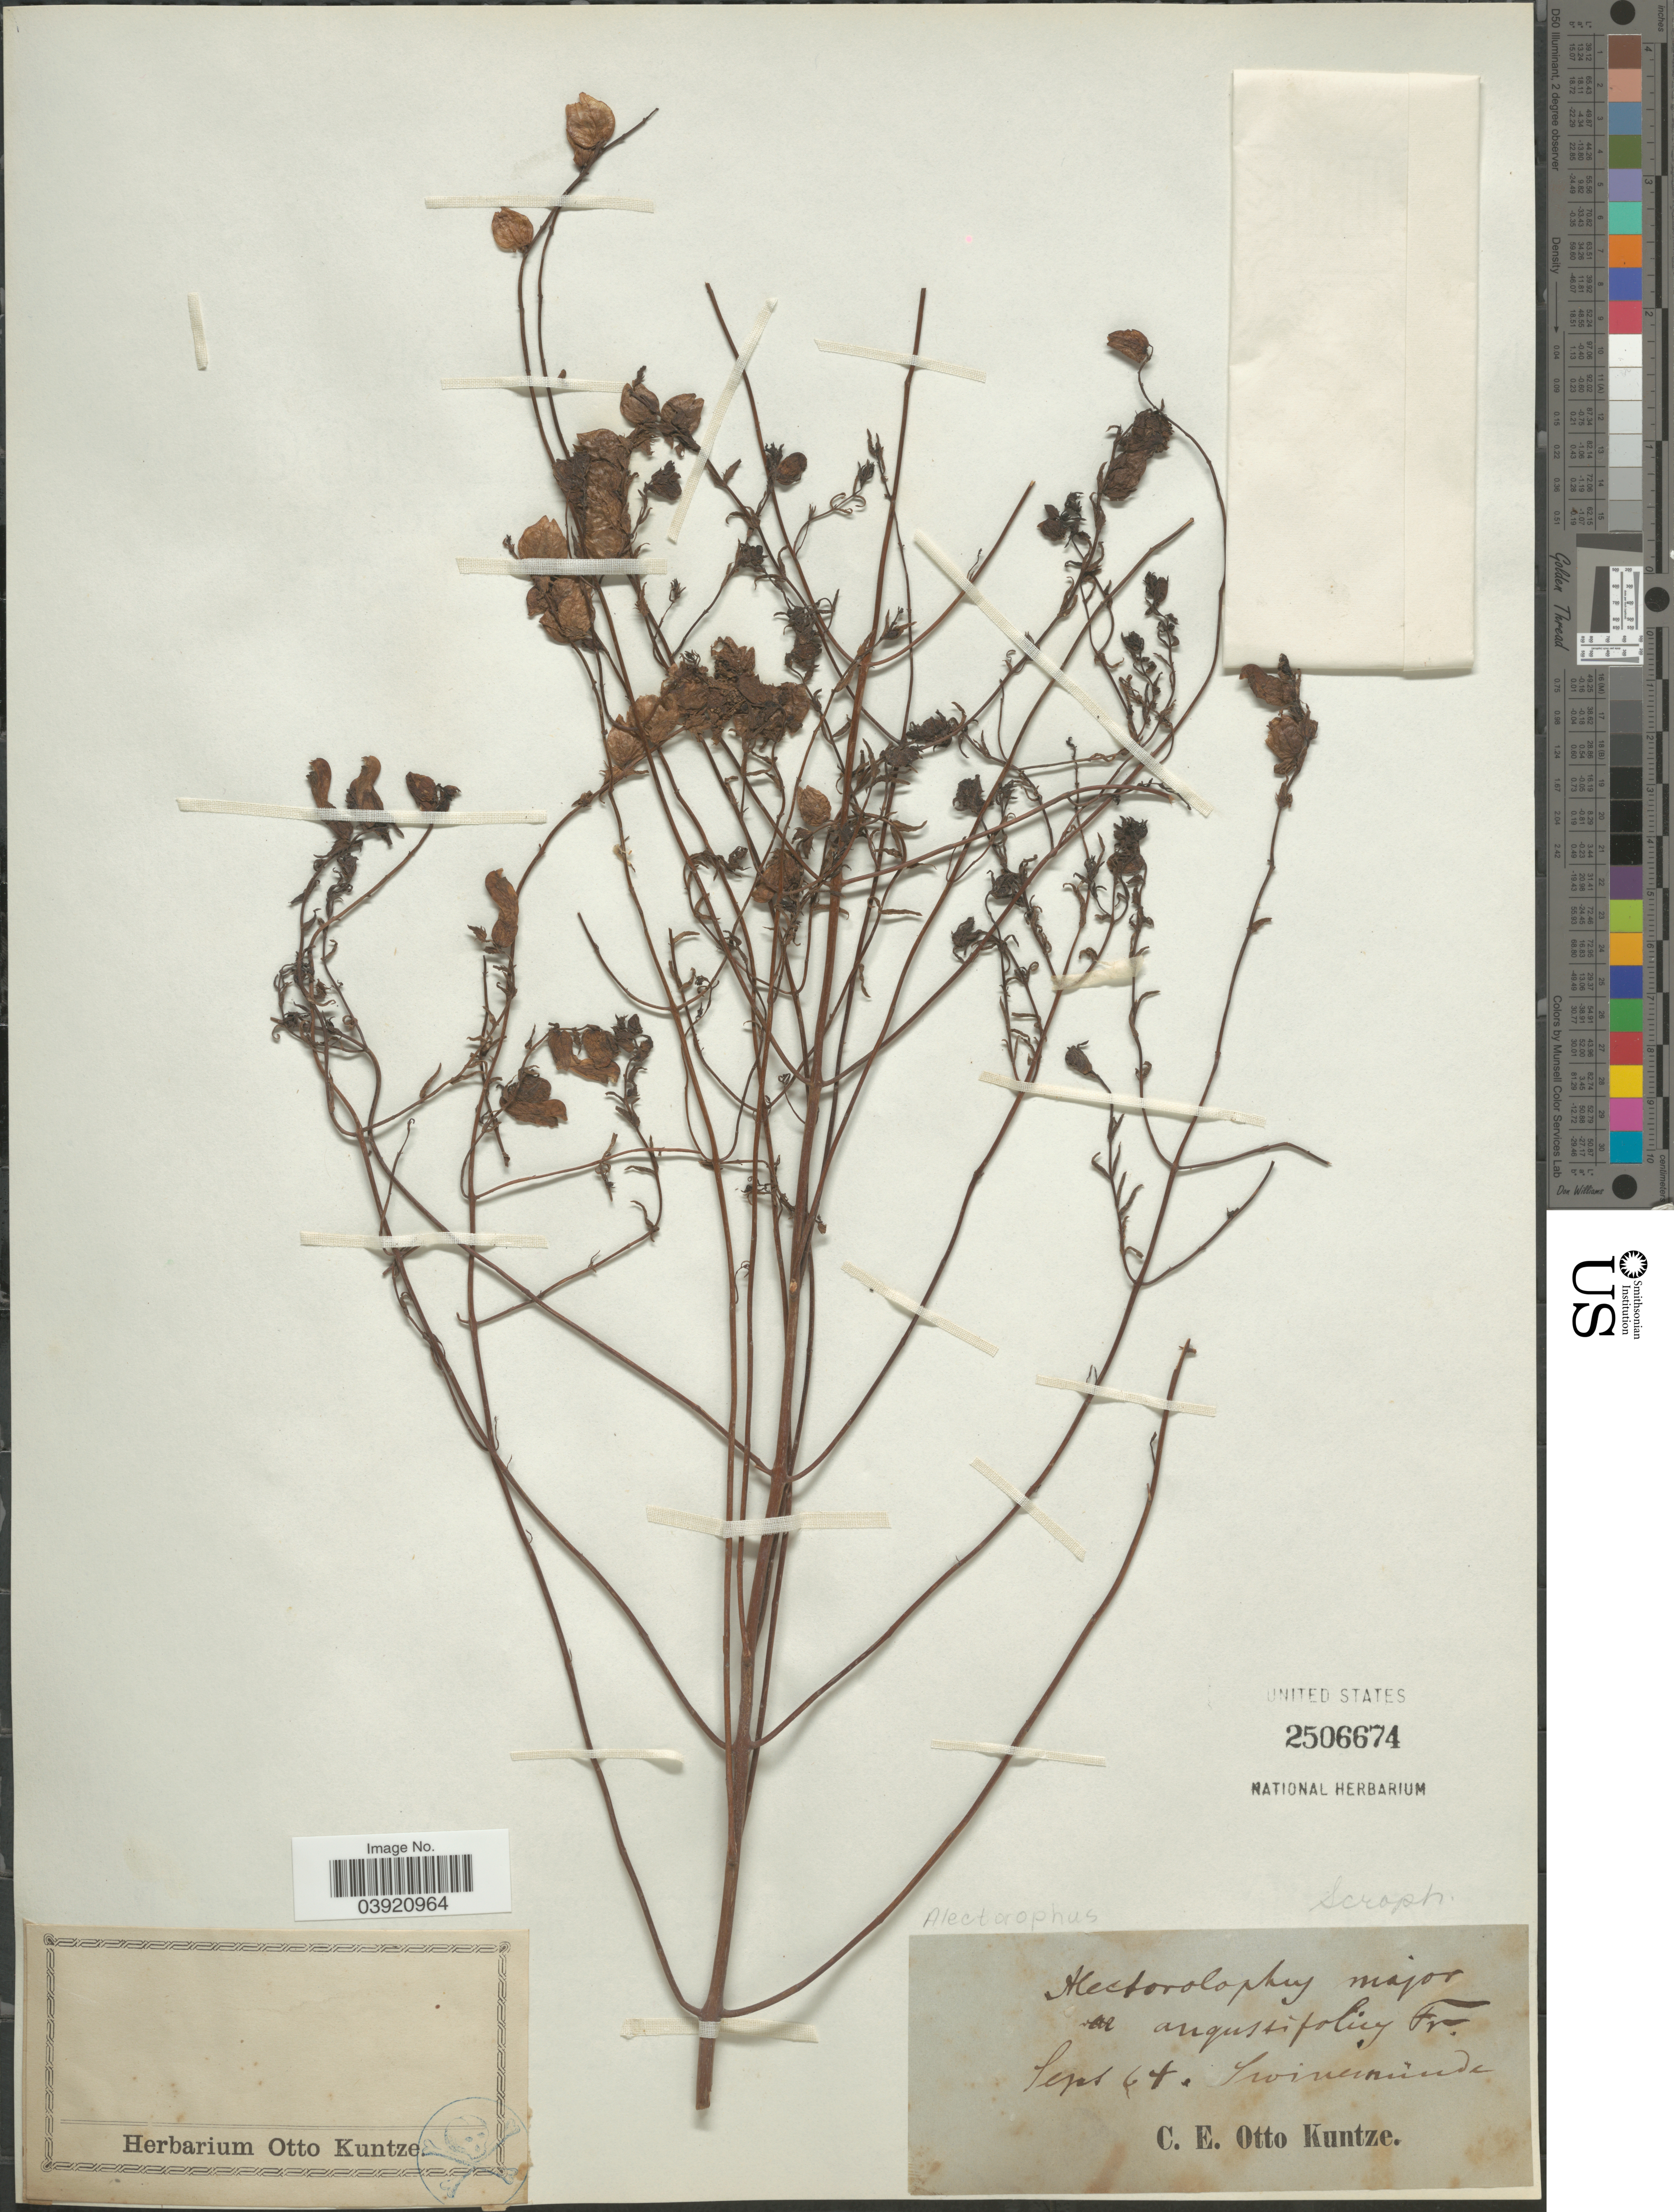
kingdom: Plantae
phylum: Tracheophyta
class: Magnoliopsida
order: Lamiales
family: Orobanchaceae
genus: Rhinanthus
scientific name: Rhinanthus major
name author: L.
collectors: C.E.O. Kuntze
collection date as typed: Transcribed d/m/y: /9/64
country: Poland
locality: Swinemünde.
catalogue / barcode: US 2506674